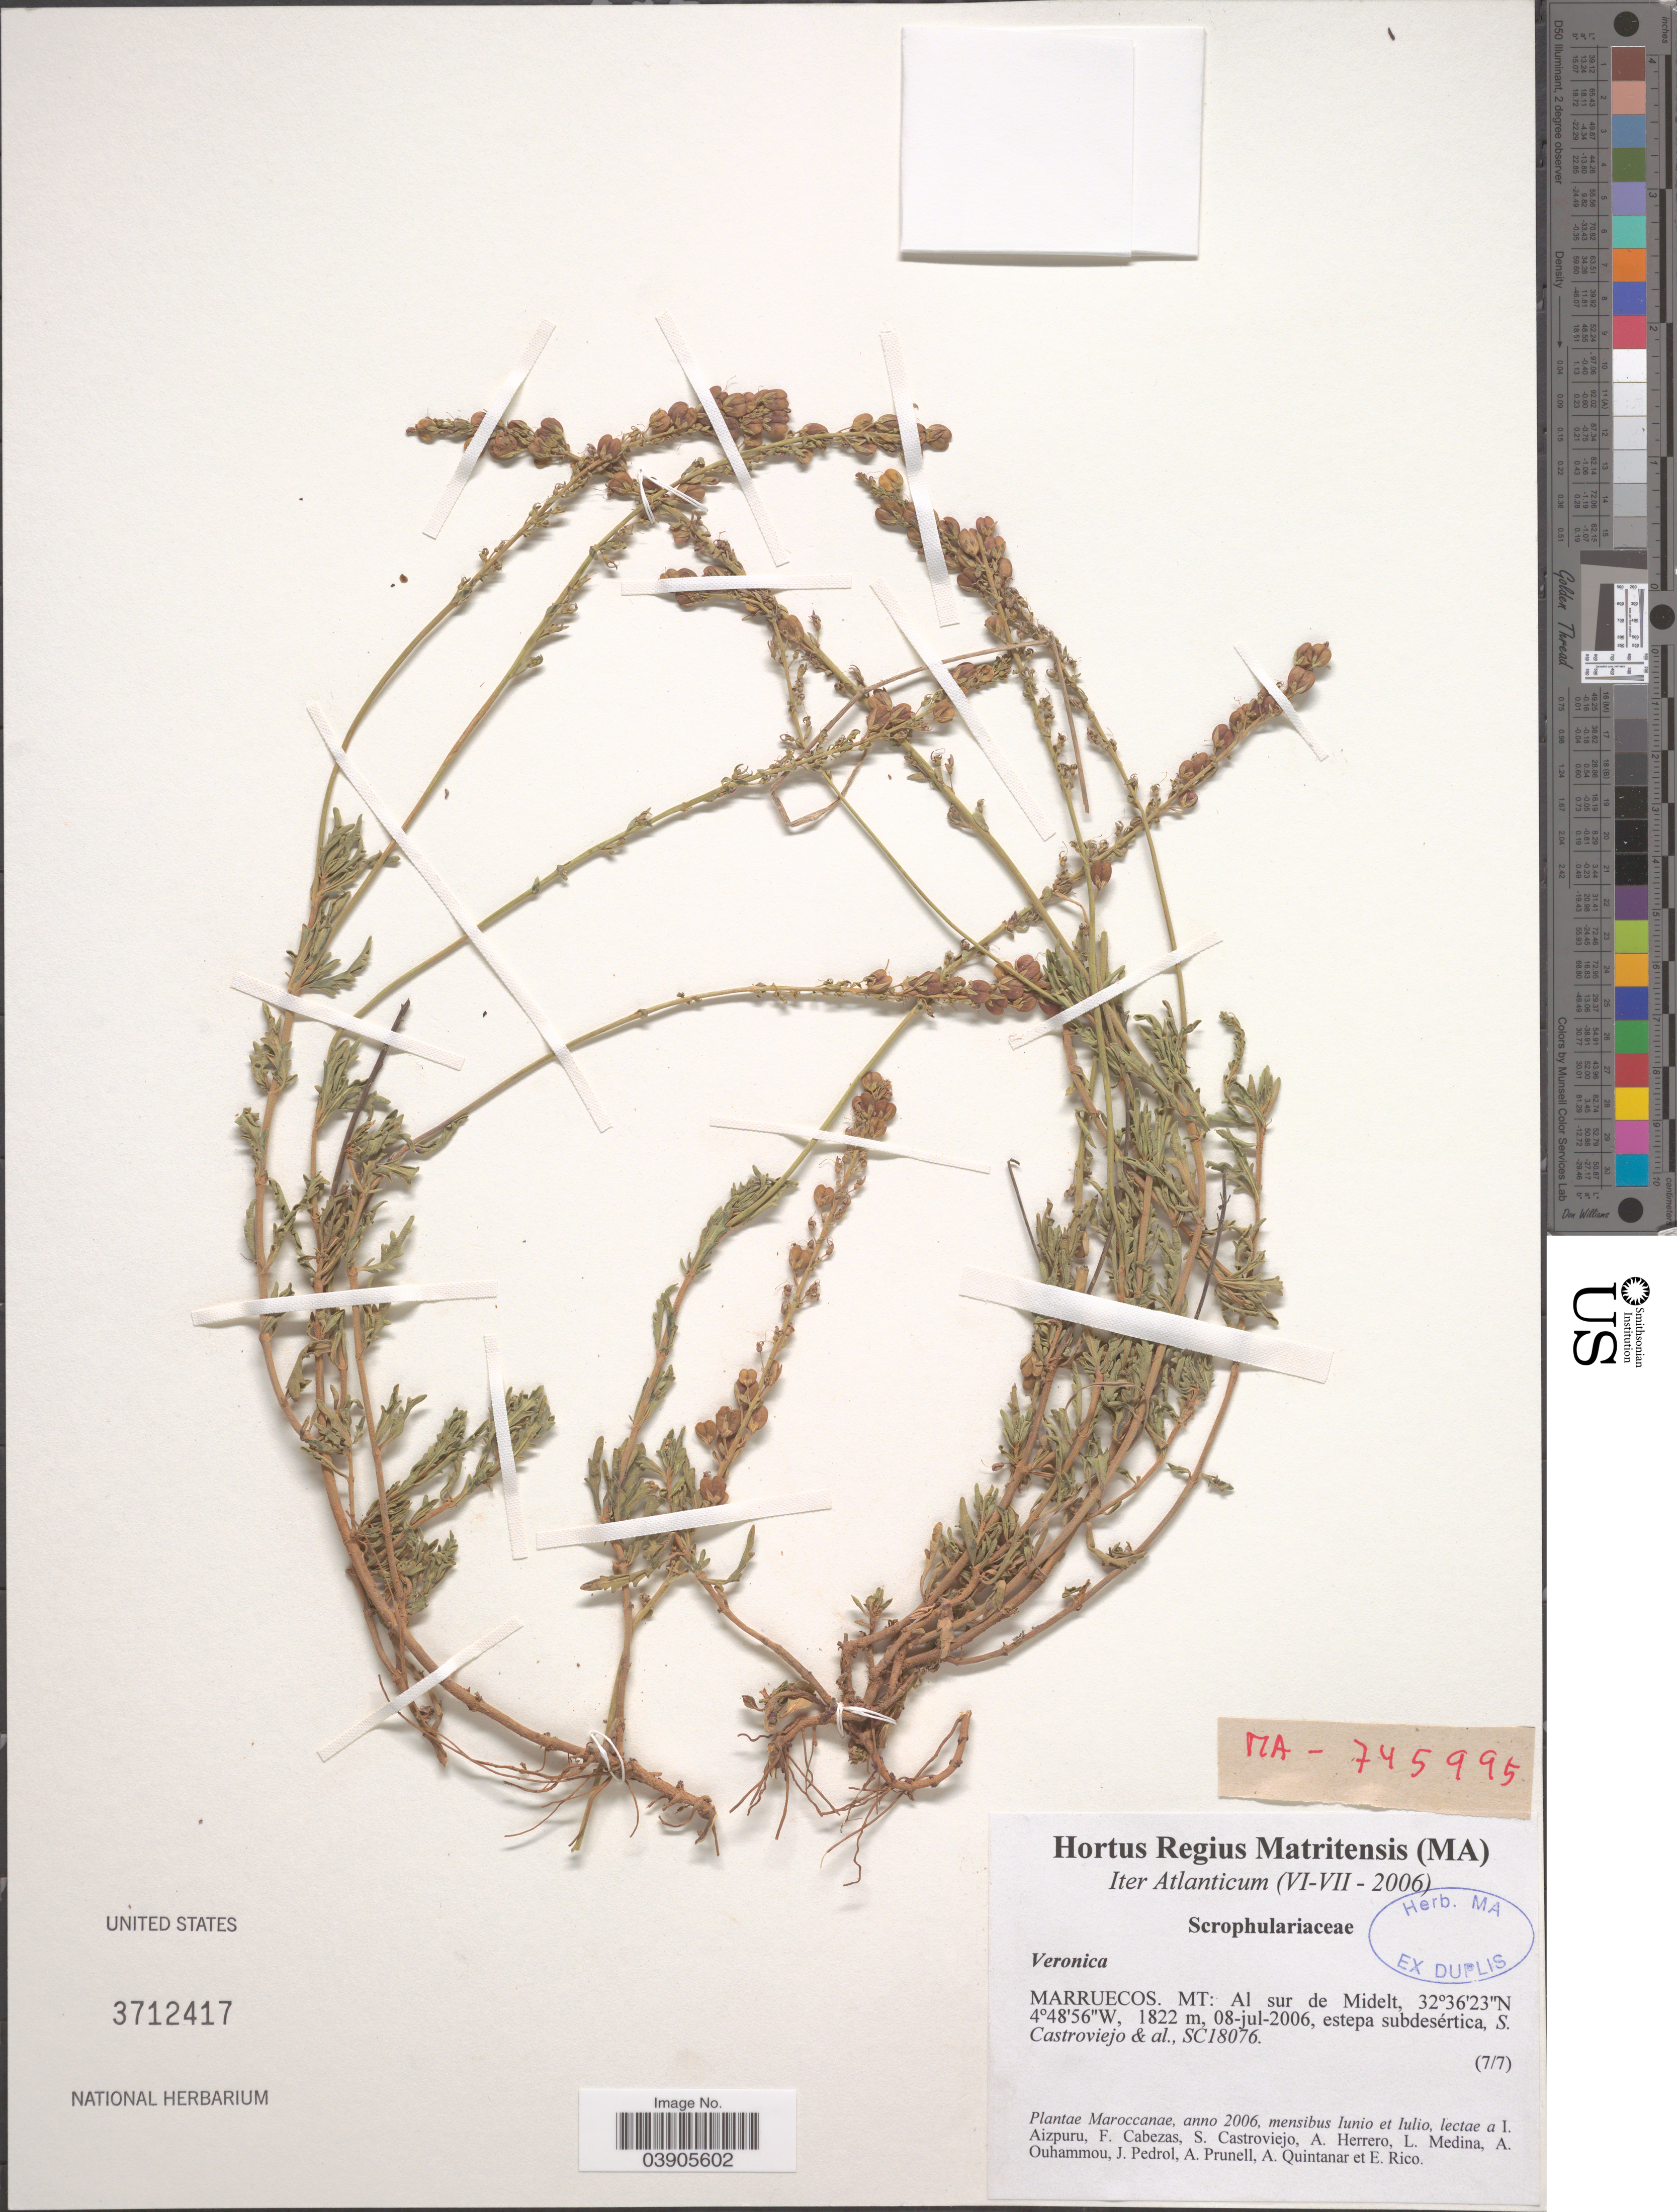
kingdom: Plantae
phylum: Tracheophyta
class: Magnoliopsida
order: Lamiales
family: Plantaginaceae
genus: Veronica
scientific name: Veronica rosea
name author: Desf.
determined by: Albach, Dirk C.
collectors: I. Aizpuru, F. Cabezas, S. Castroviejo, A. Herrero & et al.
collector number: SC18076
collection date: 2006-07-08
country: Morocco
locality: Marruecos. Mt: Al sur de Midelt.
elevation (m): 1822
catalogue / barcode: US 3712417